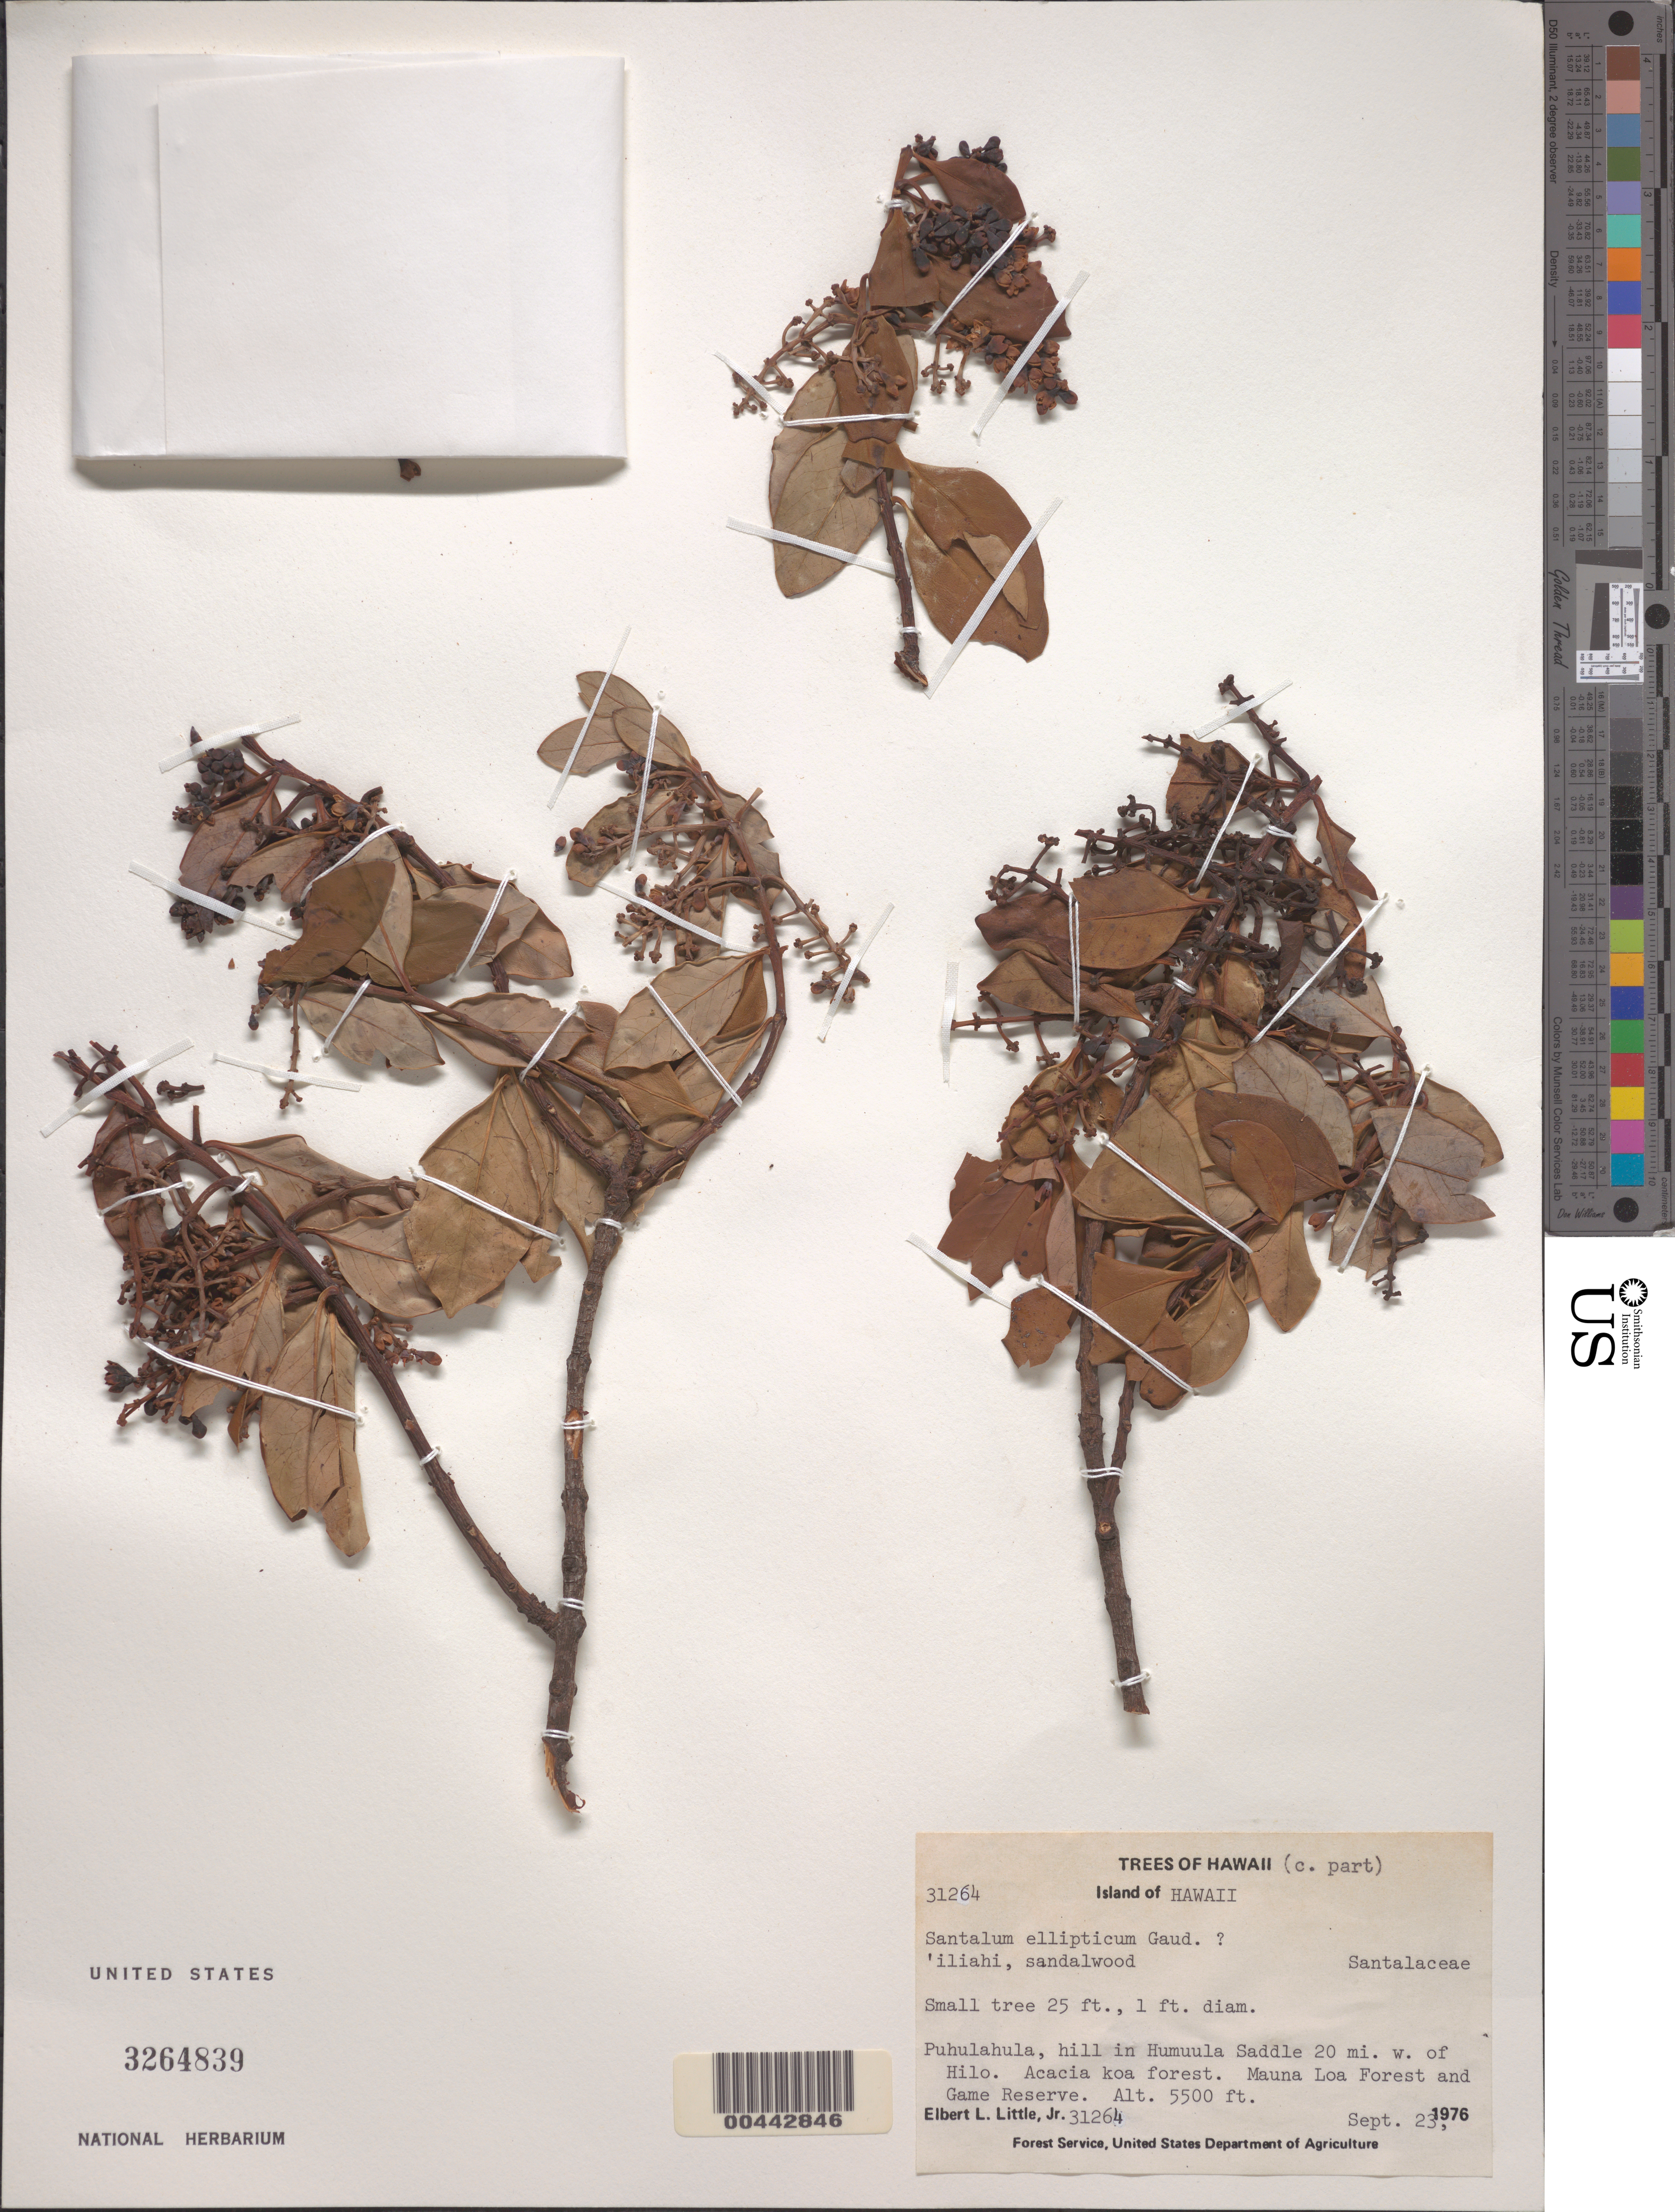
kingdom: Plantae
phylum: Tracheophyta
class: Magnoliopsida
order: Santalales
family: Santalaceae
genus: Santalum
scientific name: Santalum ellipticum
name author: Gaudich.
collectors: E. L. Little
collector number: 31264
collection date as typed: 23 Sep 1976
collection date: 1976-09-23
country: United States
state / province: Hawaii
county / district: Hawaii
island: Hawaii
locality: Central part of Hawaii, Puhulahula, hill in Humuula Saddle 20 mi W of Hilo. Mauna Loa Forest and Game Reserve.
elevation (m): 1676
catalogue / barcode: US 3264839